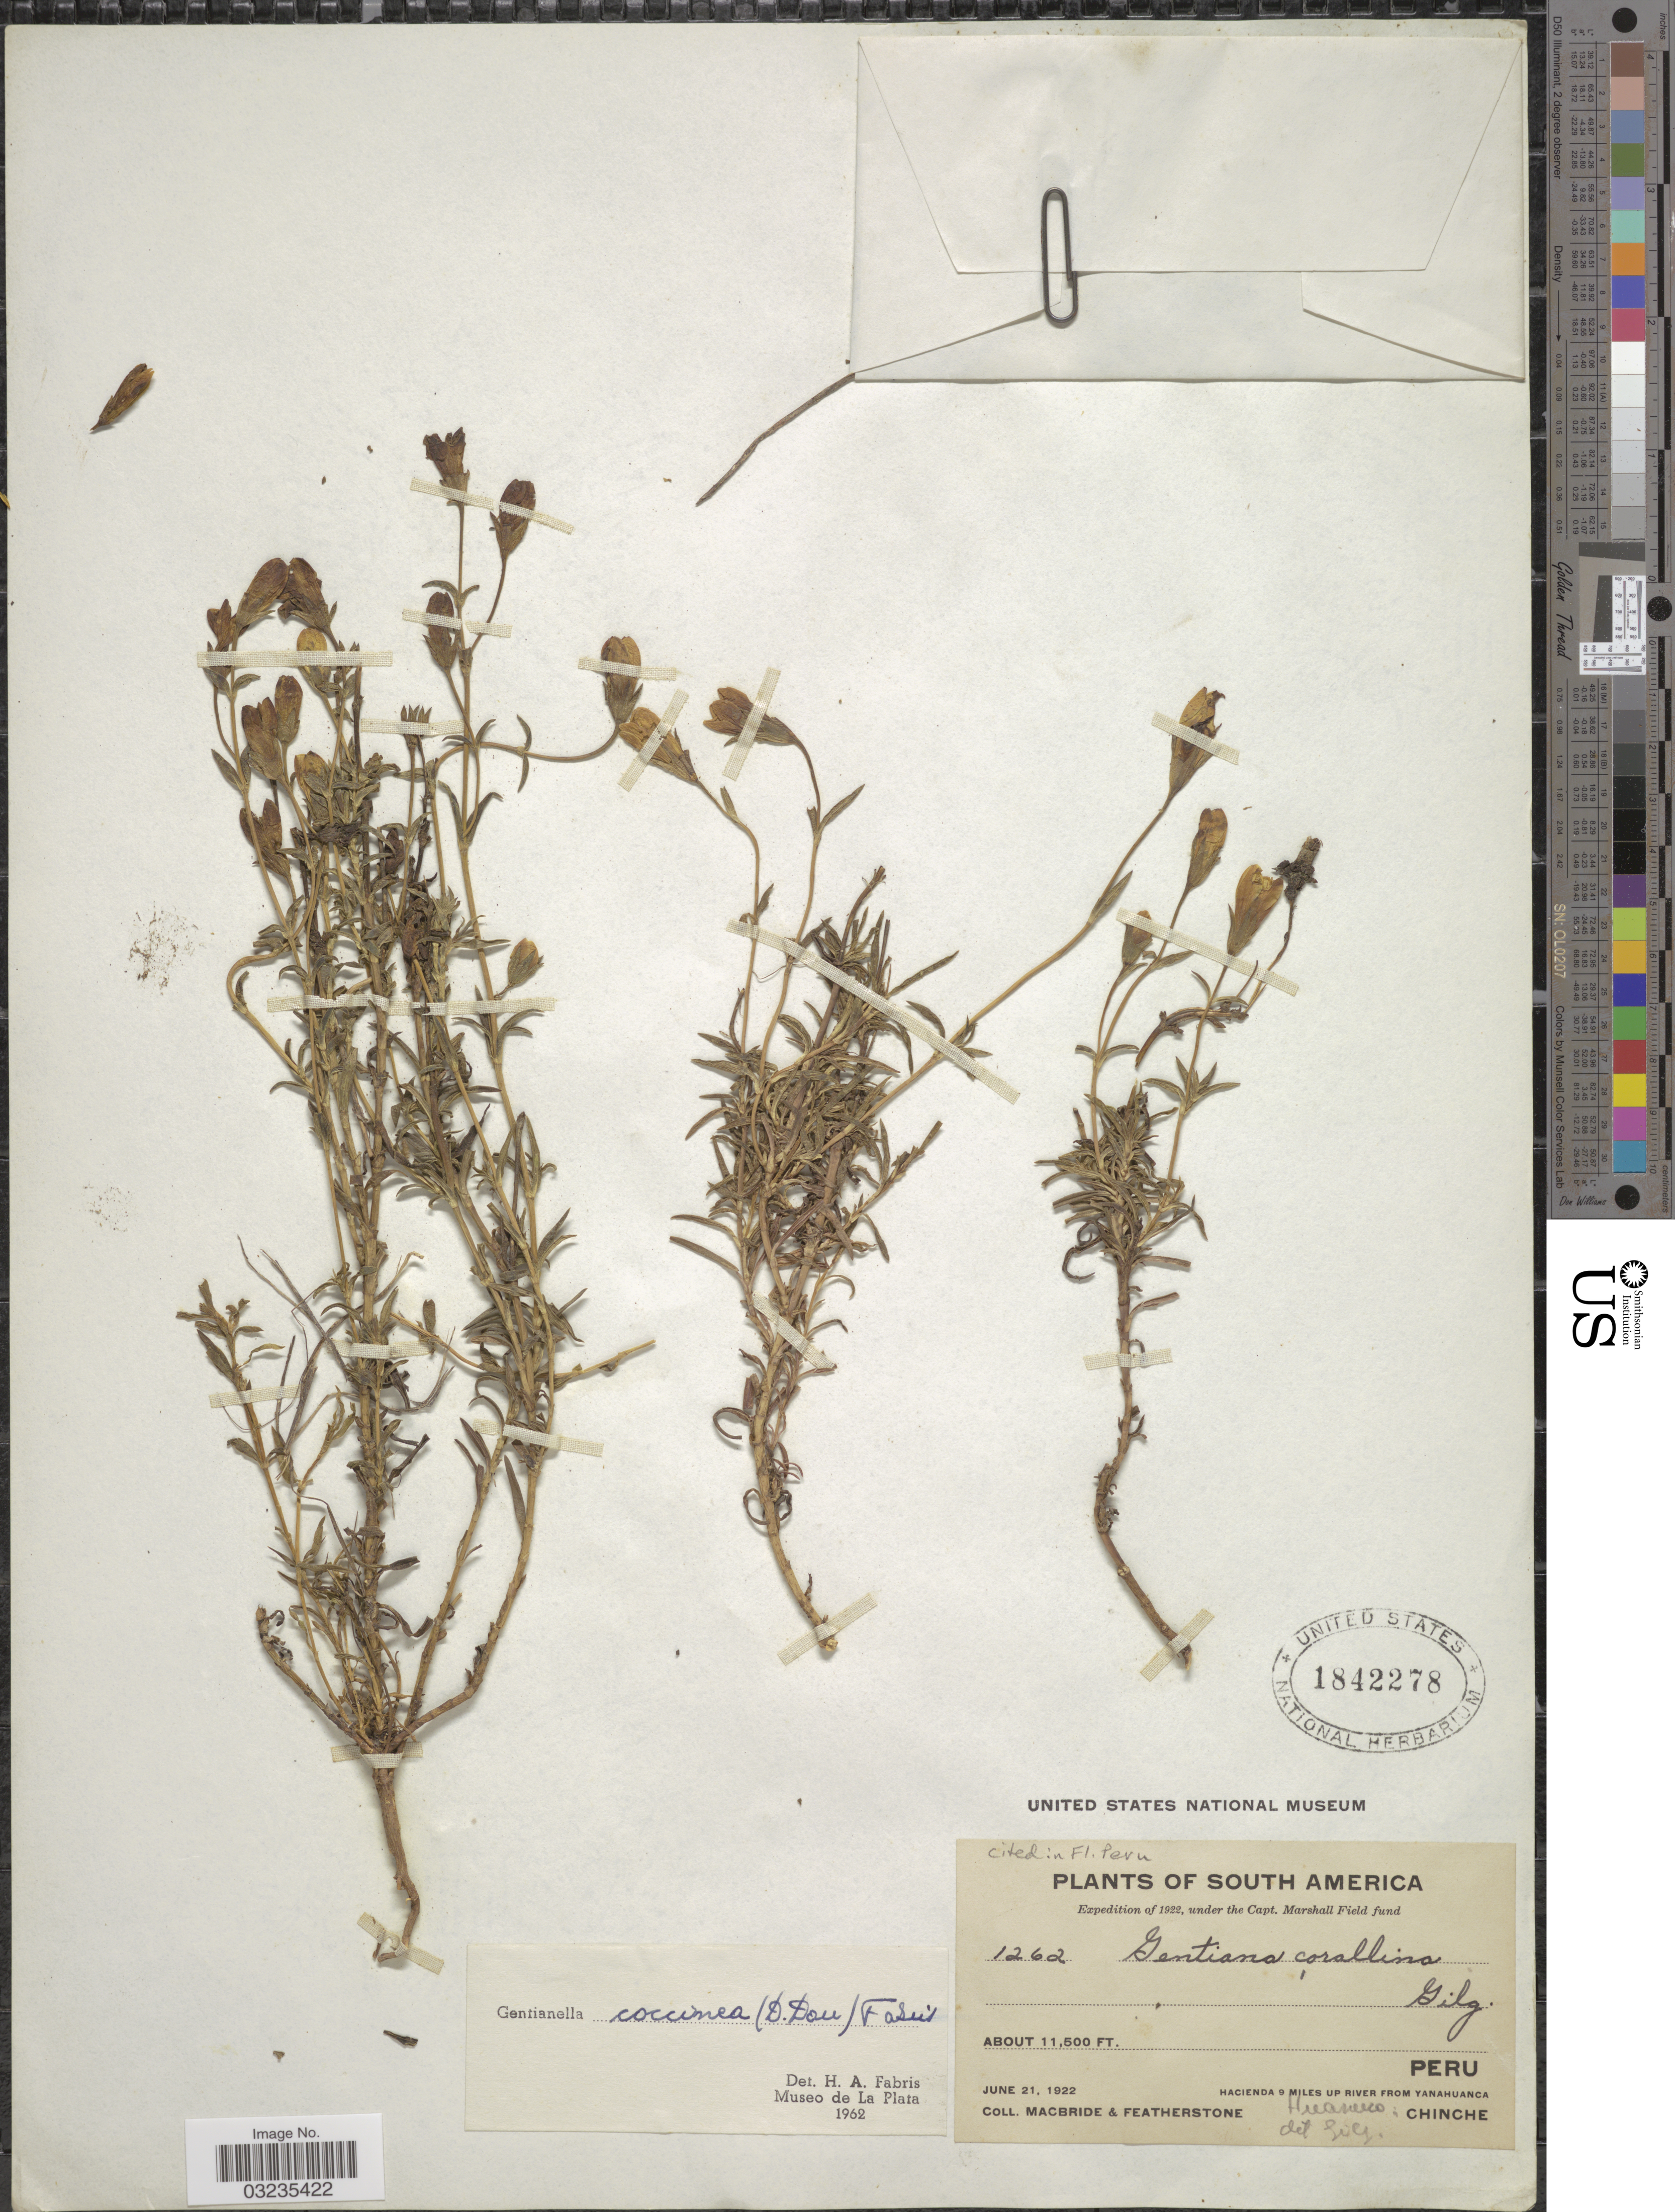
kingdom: Plantae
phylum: Tracheophyta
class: Magnoliopsida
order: Gentianales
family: Gentianaceae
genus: Gentiana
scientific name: Gentiana coccinea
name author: Ruiz & Pav. ex G. Don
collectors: Macbride, -- & -. Featherstone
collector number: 1262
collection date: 1922-06-21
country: Peru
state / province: Huánuco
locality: Hacienda 9 miles up river from Yanahuanca. Chinche.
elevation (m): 3505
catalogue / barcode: US 1842278